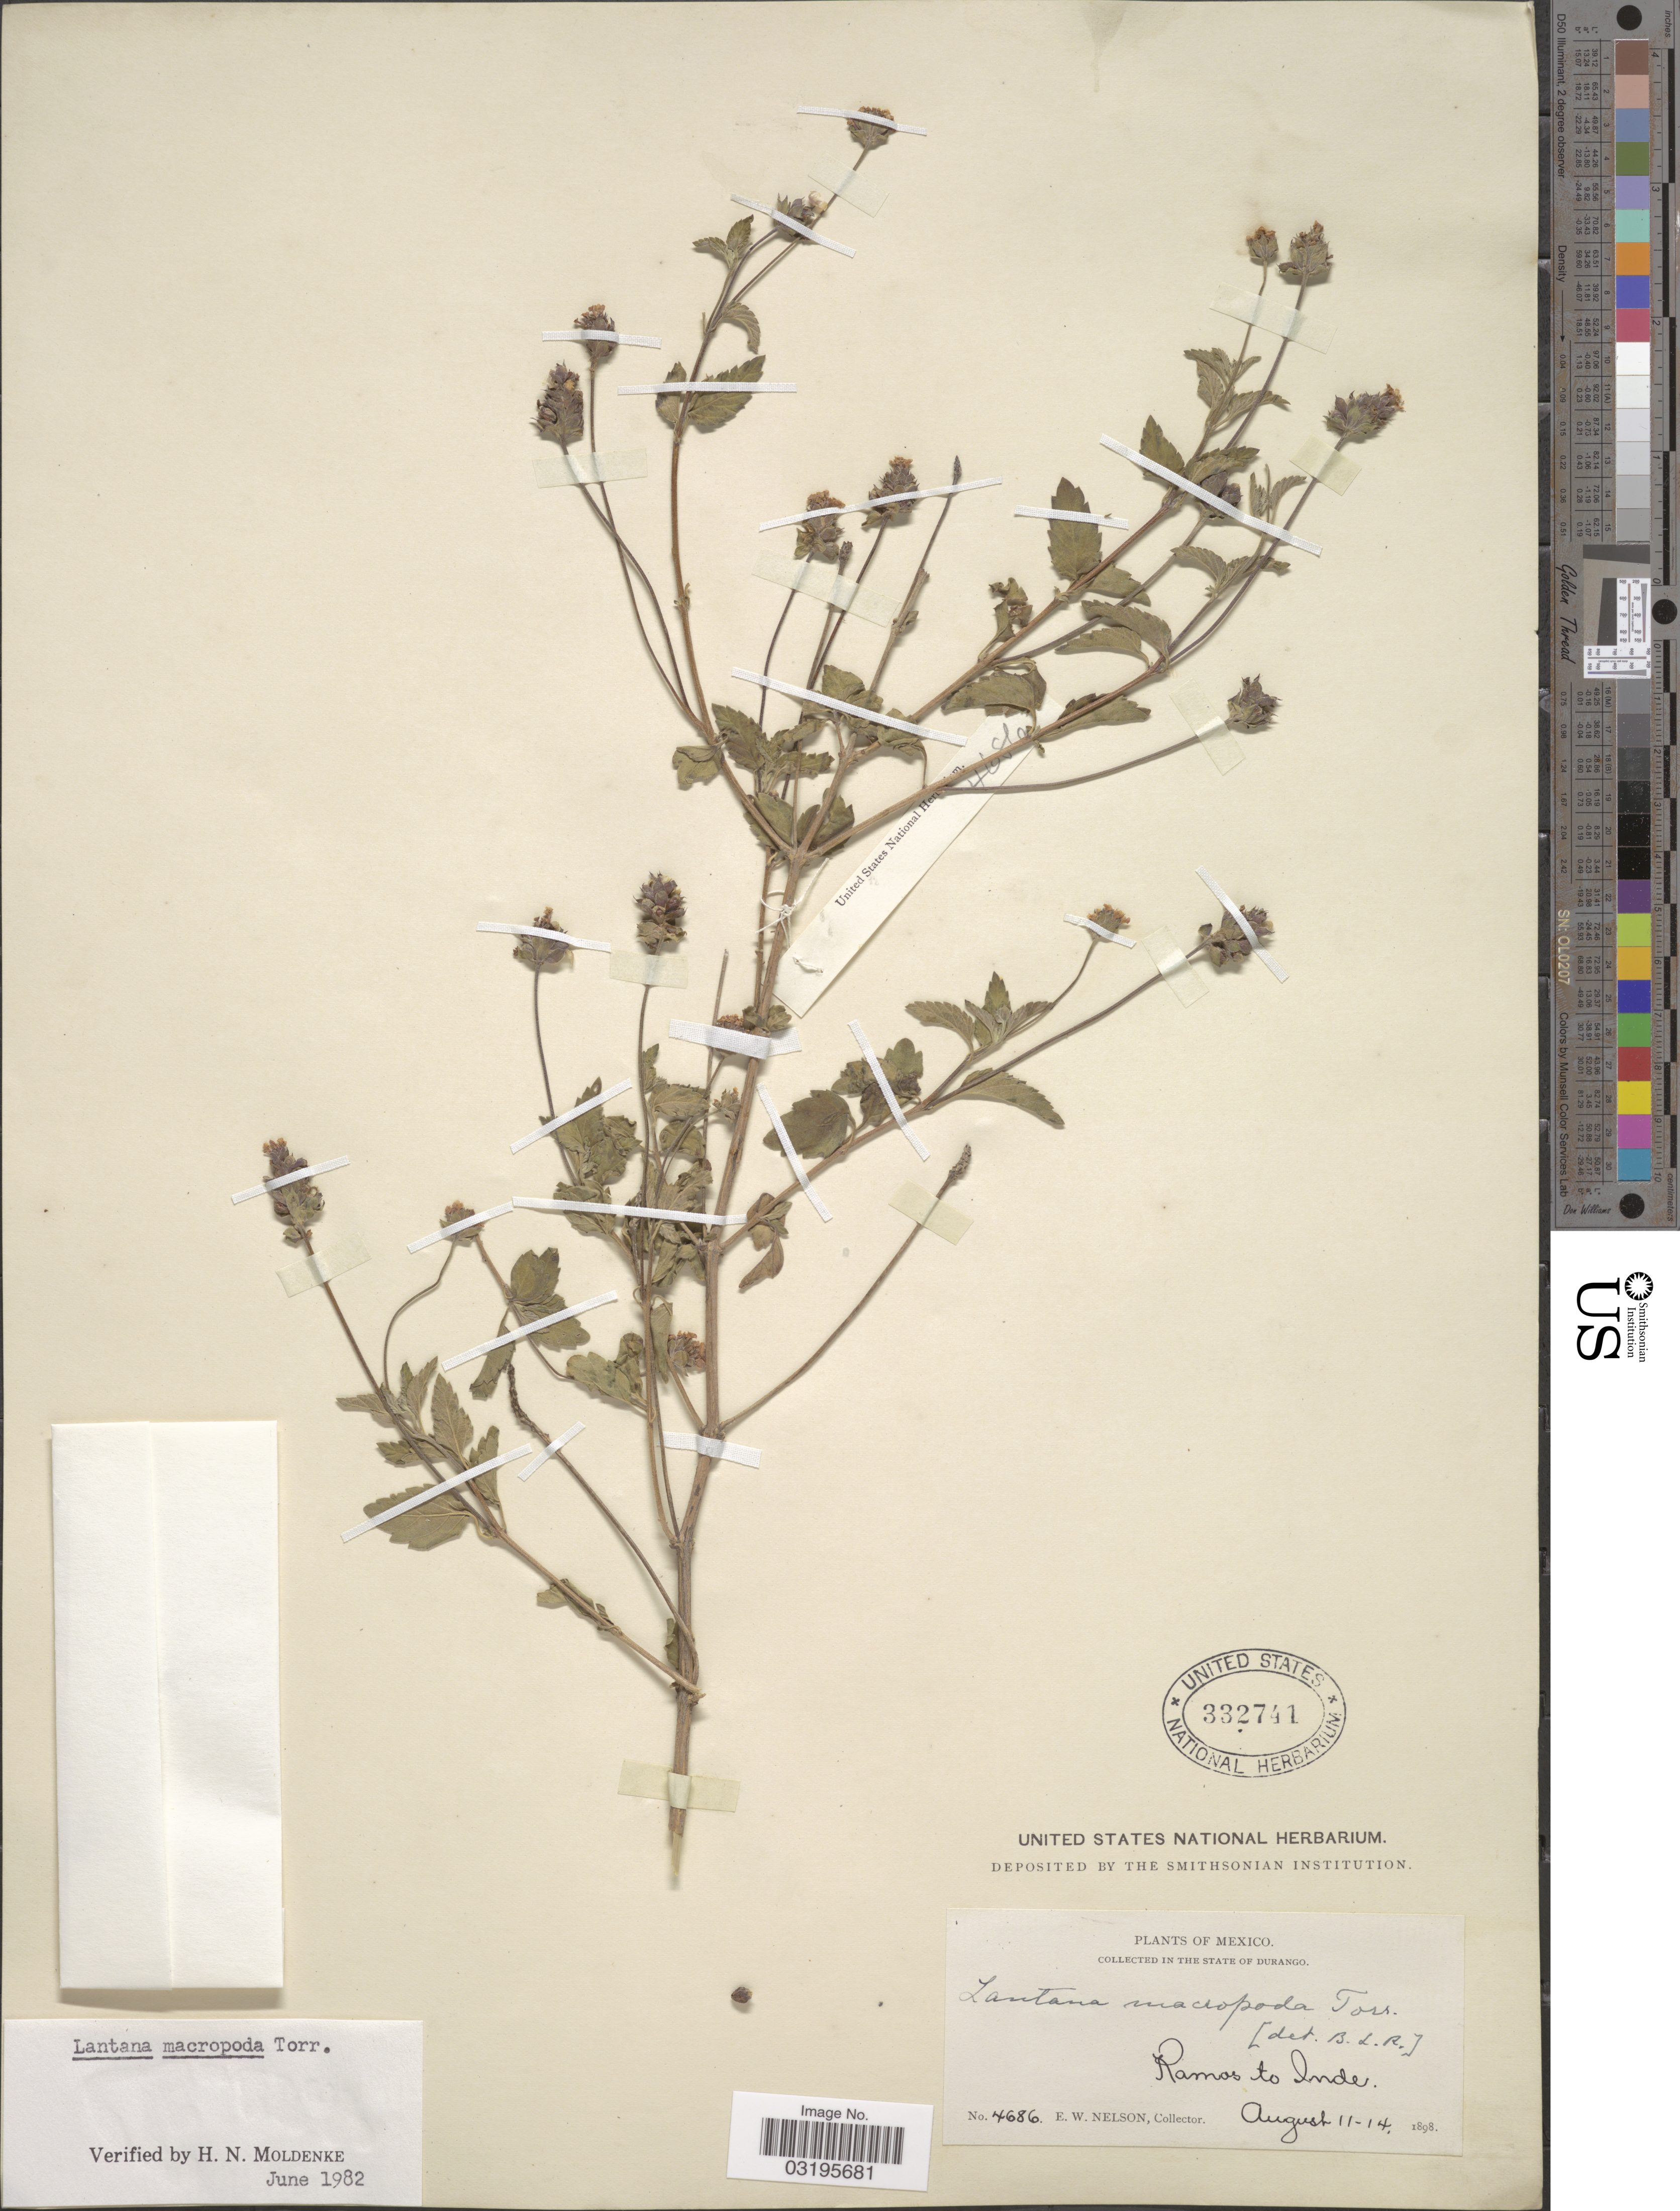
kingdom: Plantae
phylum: Tracheophyta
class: Magnoliopsida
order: Lamiales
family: Verbenaceae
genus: Lantana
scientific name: Lantana macropoda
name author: Torr.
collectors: E. W. Nelson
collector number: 4686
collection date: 1898-08-11/1898-08-14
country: Mexico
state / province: Durango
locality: Ramos to Inde.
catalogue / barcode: US 332741